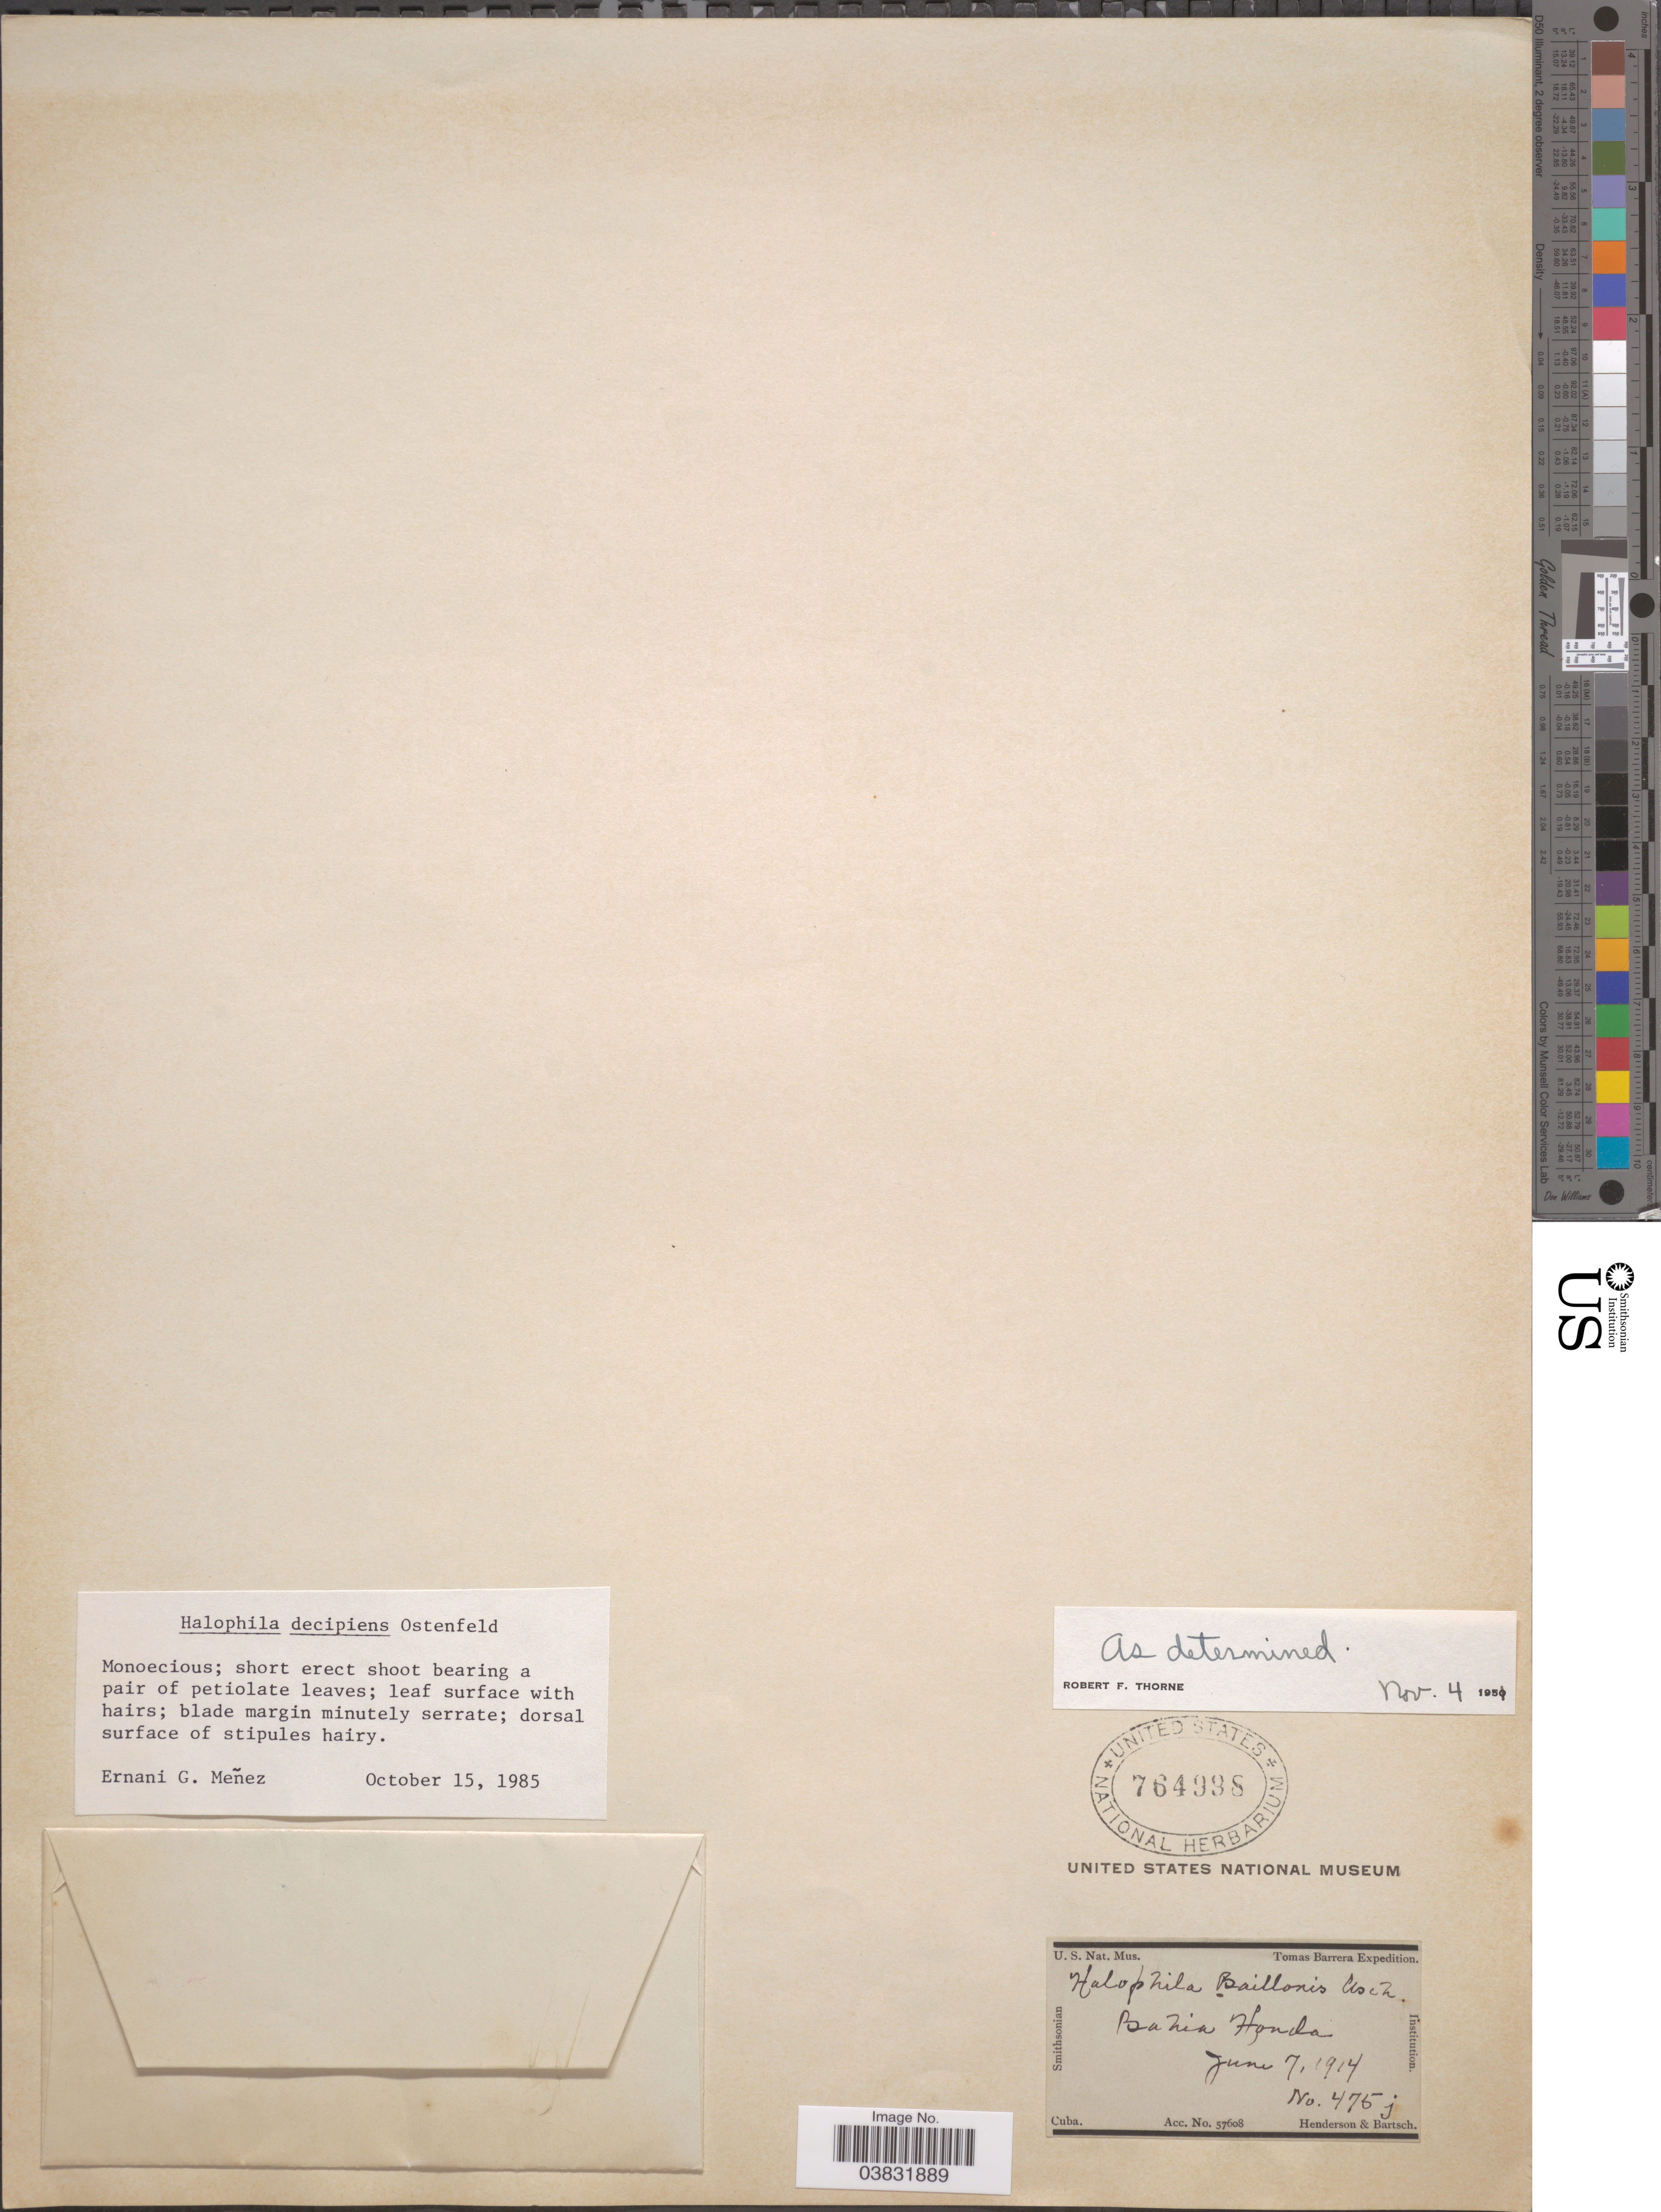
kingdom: Plantae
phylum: Tracheophyta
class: Liliopsida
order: Alismatales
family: Hydrocharitaceae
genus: Halophila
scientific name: Halophila decipiens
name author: Ostenf.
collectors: -. Henderson & Bartsch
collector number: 475j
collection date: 1914-06-07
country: Cuba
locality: Bahia Honda.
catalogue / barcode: US 764998